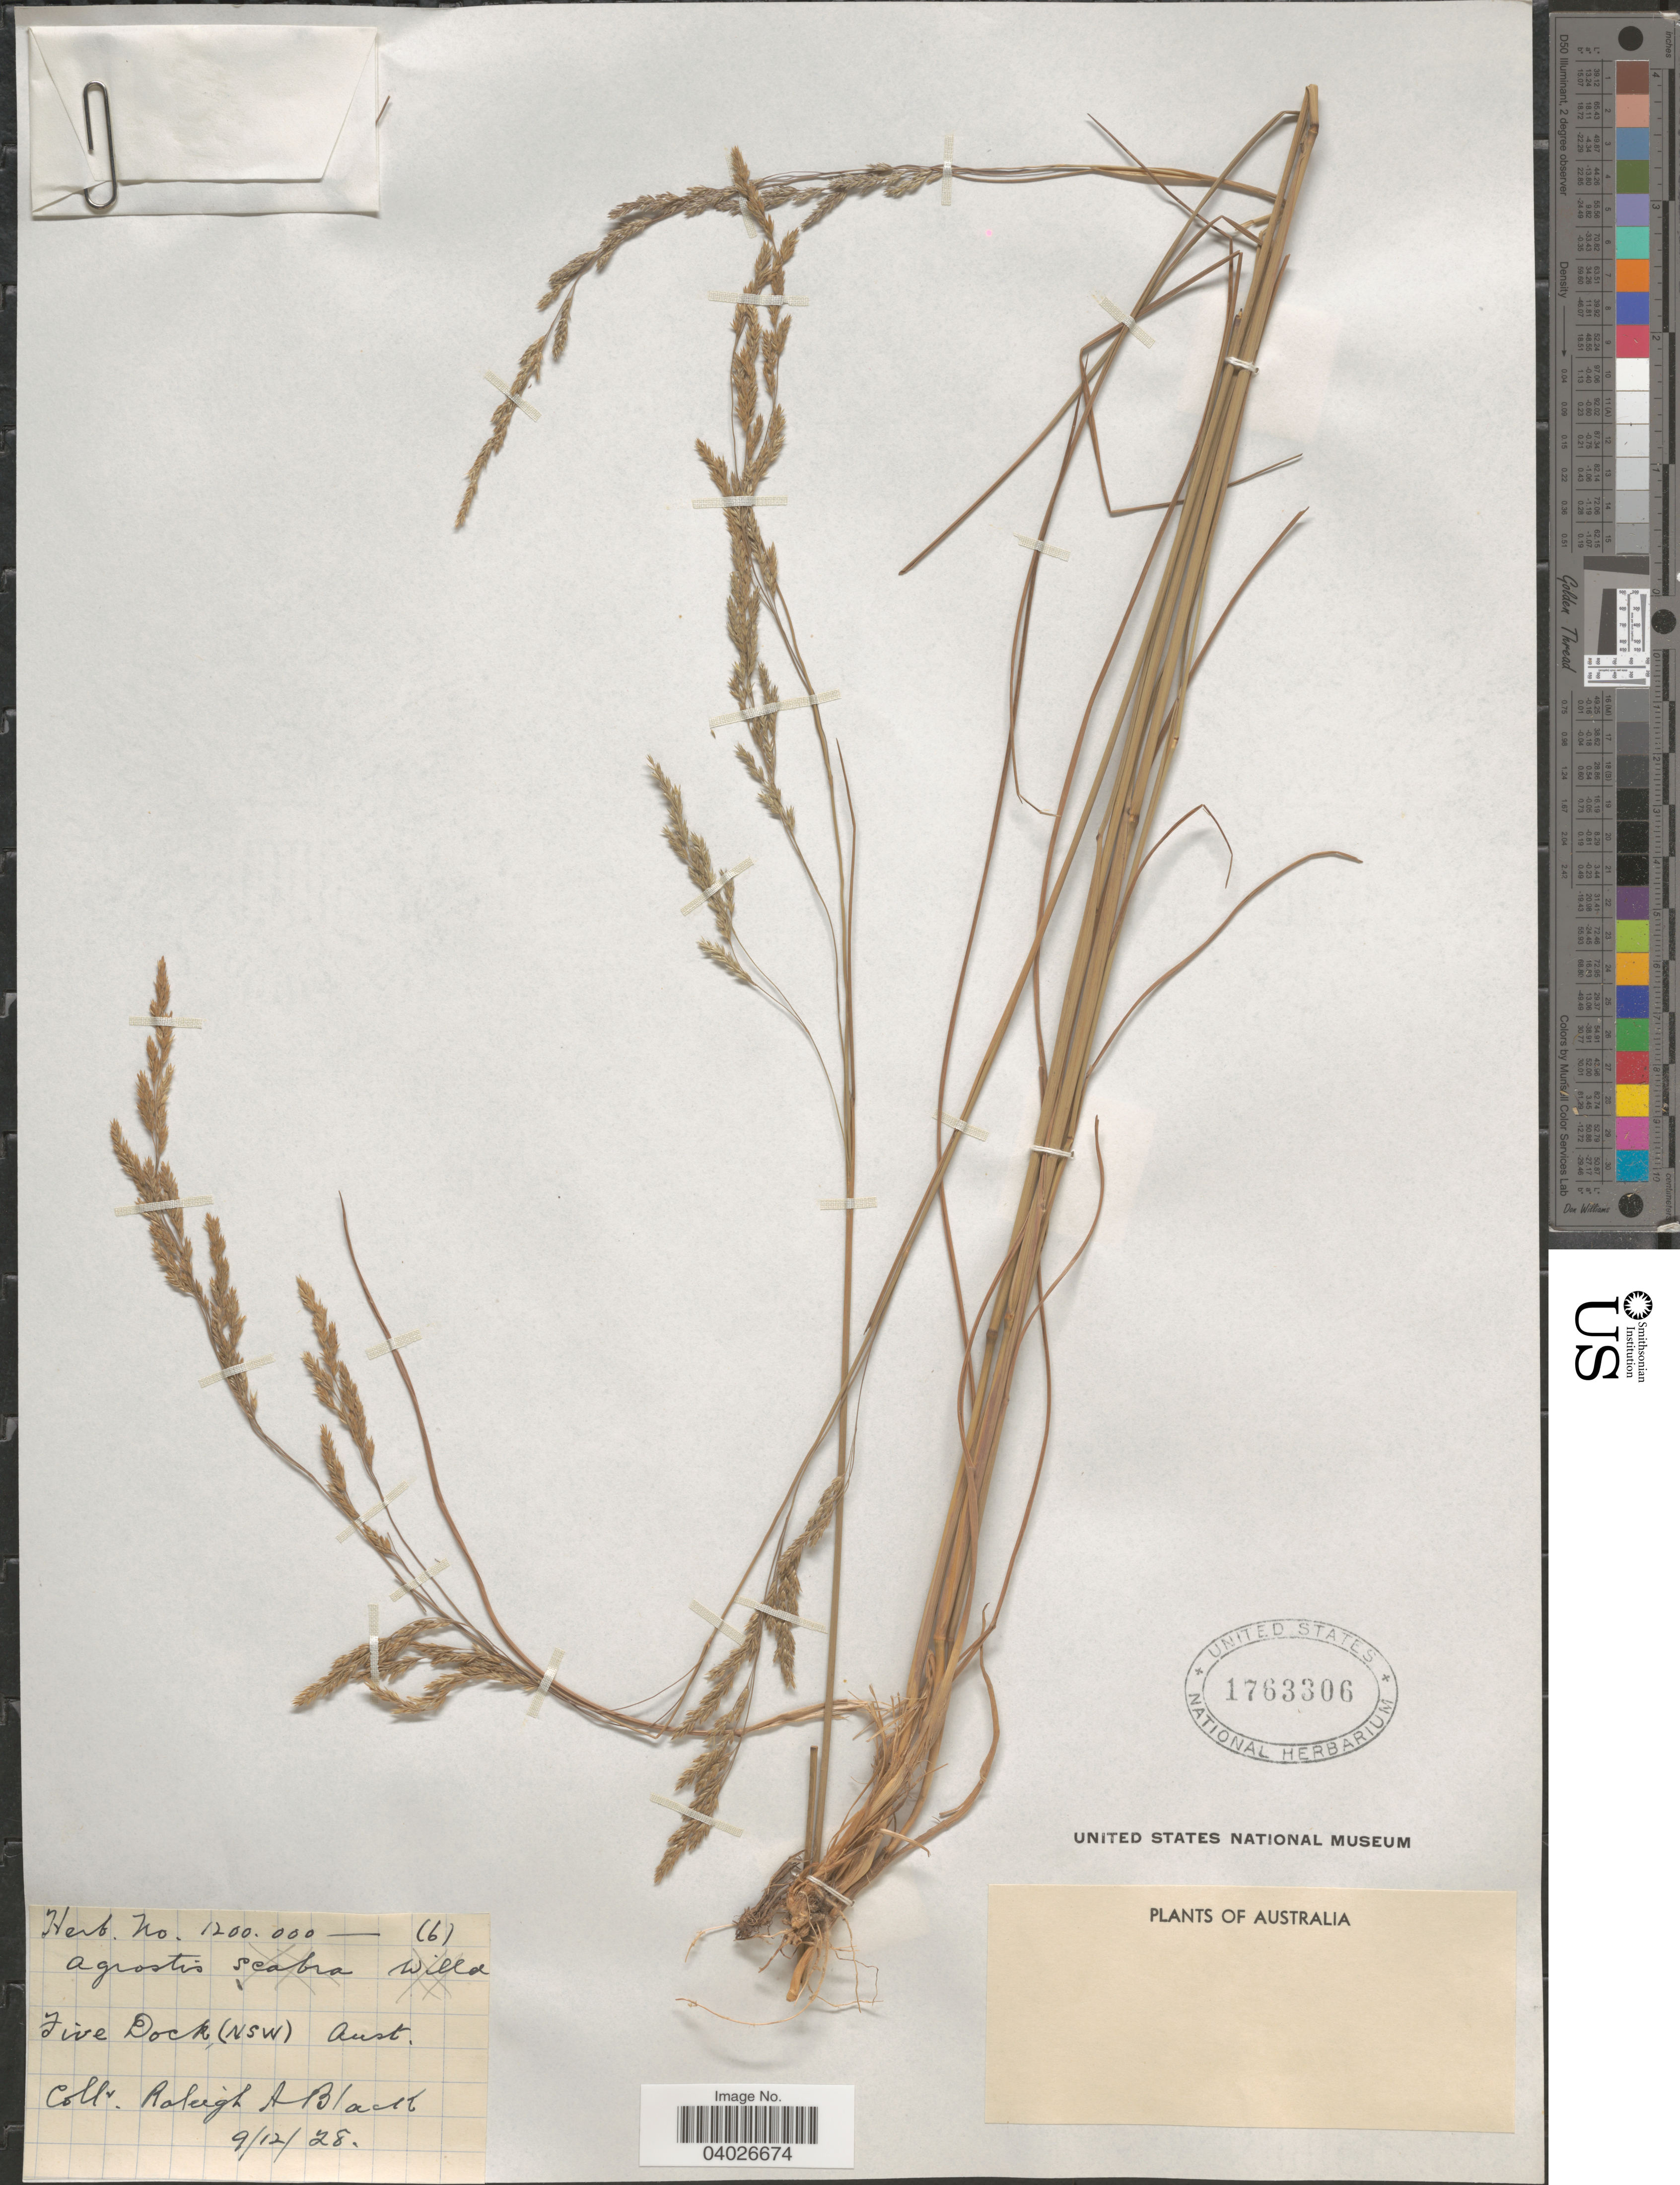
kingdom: Plantae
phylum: Tracheophyta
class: Liliopsida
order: Poales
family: Poaceae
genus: Agrostis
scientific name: Agrostis scabra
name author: Willd.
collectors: R. A. Black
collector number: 1200000/6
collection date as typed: Transcribed d/m/y: 9/12/28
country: Australia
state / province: New South Wales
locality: Five Dock (NSW).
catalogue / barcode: US 1763306